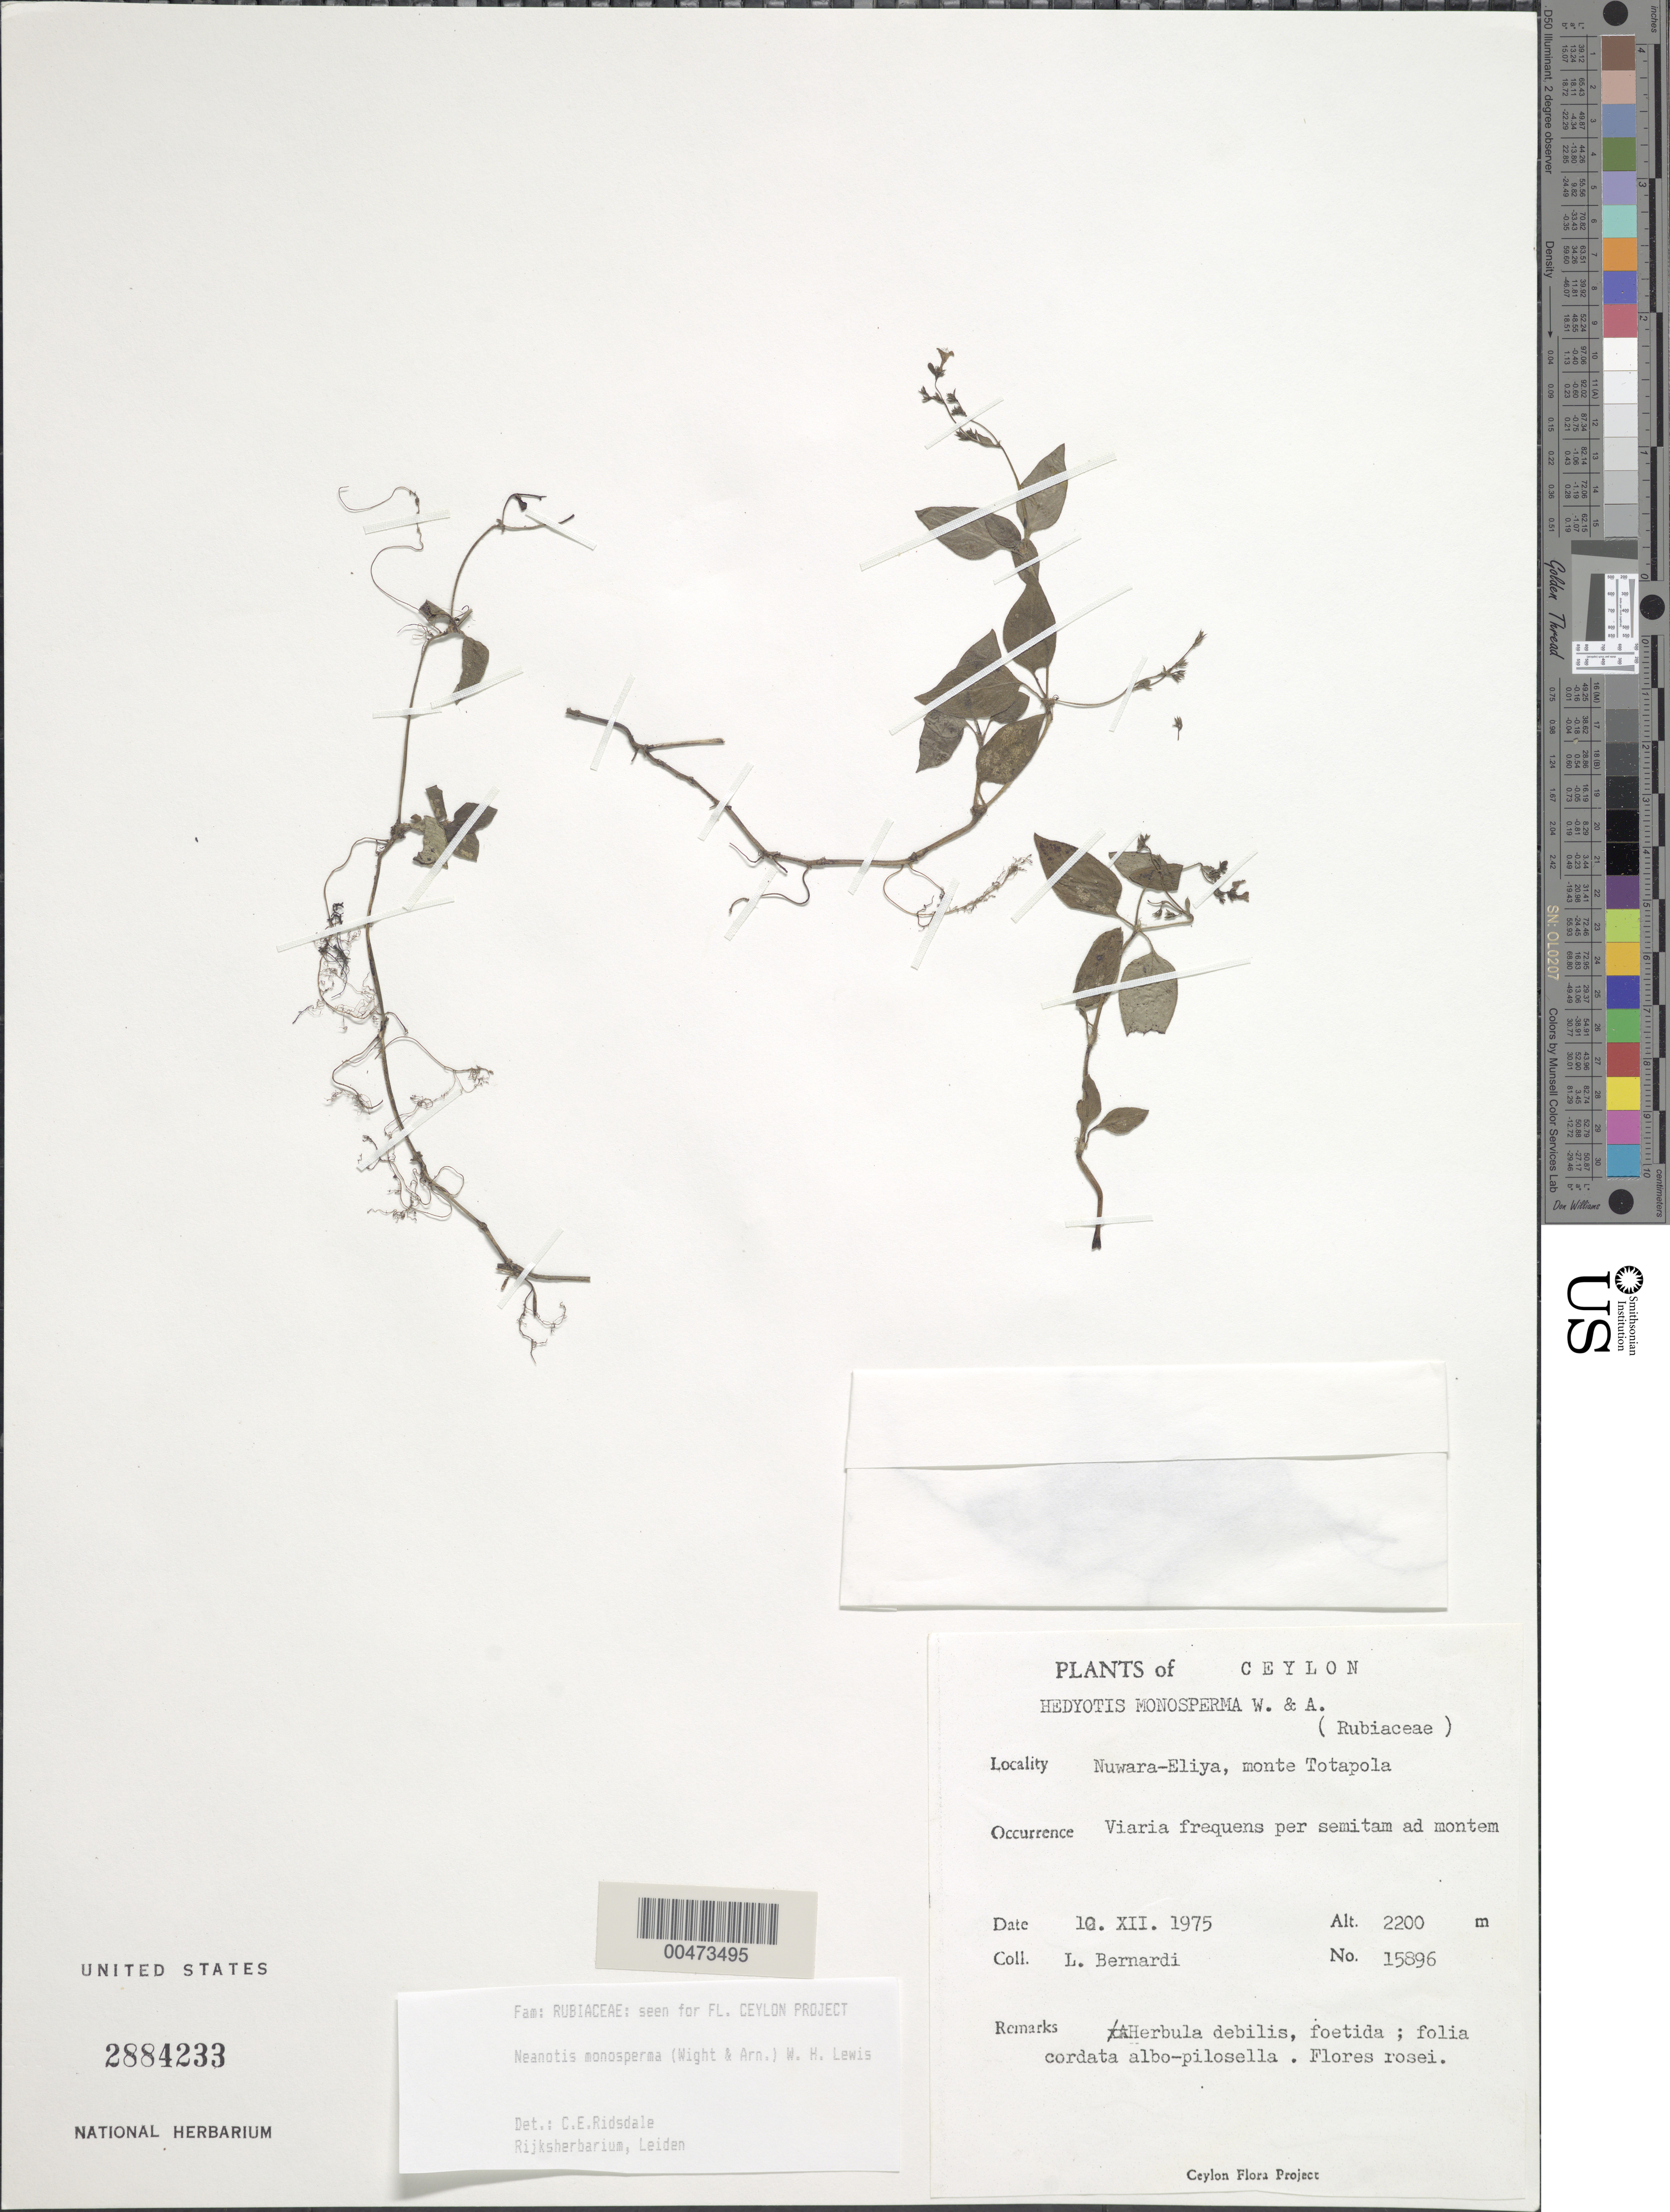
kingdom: Plantae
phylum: Tracheophyta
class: Magnoliopsida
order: Gentianales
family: Rubiaceae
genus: Neanotis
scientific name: Neanotis monosperma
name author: (Wight & Arn.) W.H. Lewis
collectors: L. Bernardi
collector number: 15896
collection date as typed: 10 Dec 1975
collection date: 1975-12-10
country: Sri Lanka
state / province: Central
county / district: Nuwara Eliya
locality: monte Totapola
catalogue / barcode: US 2884233